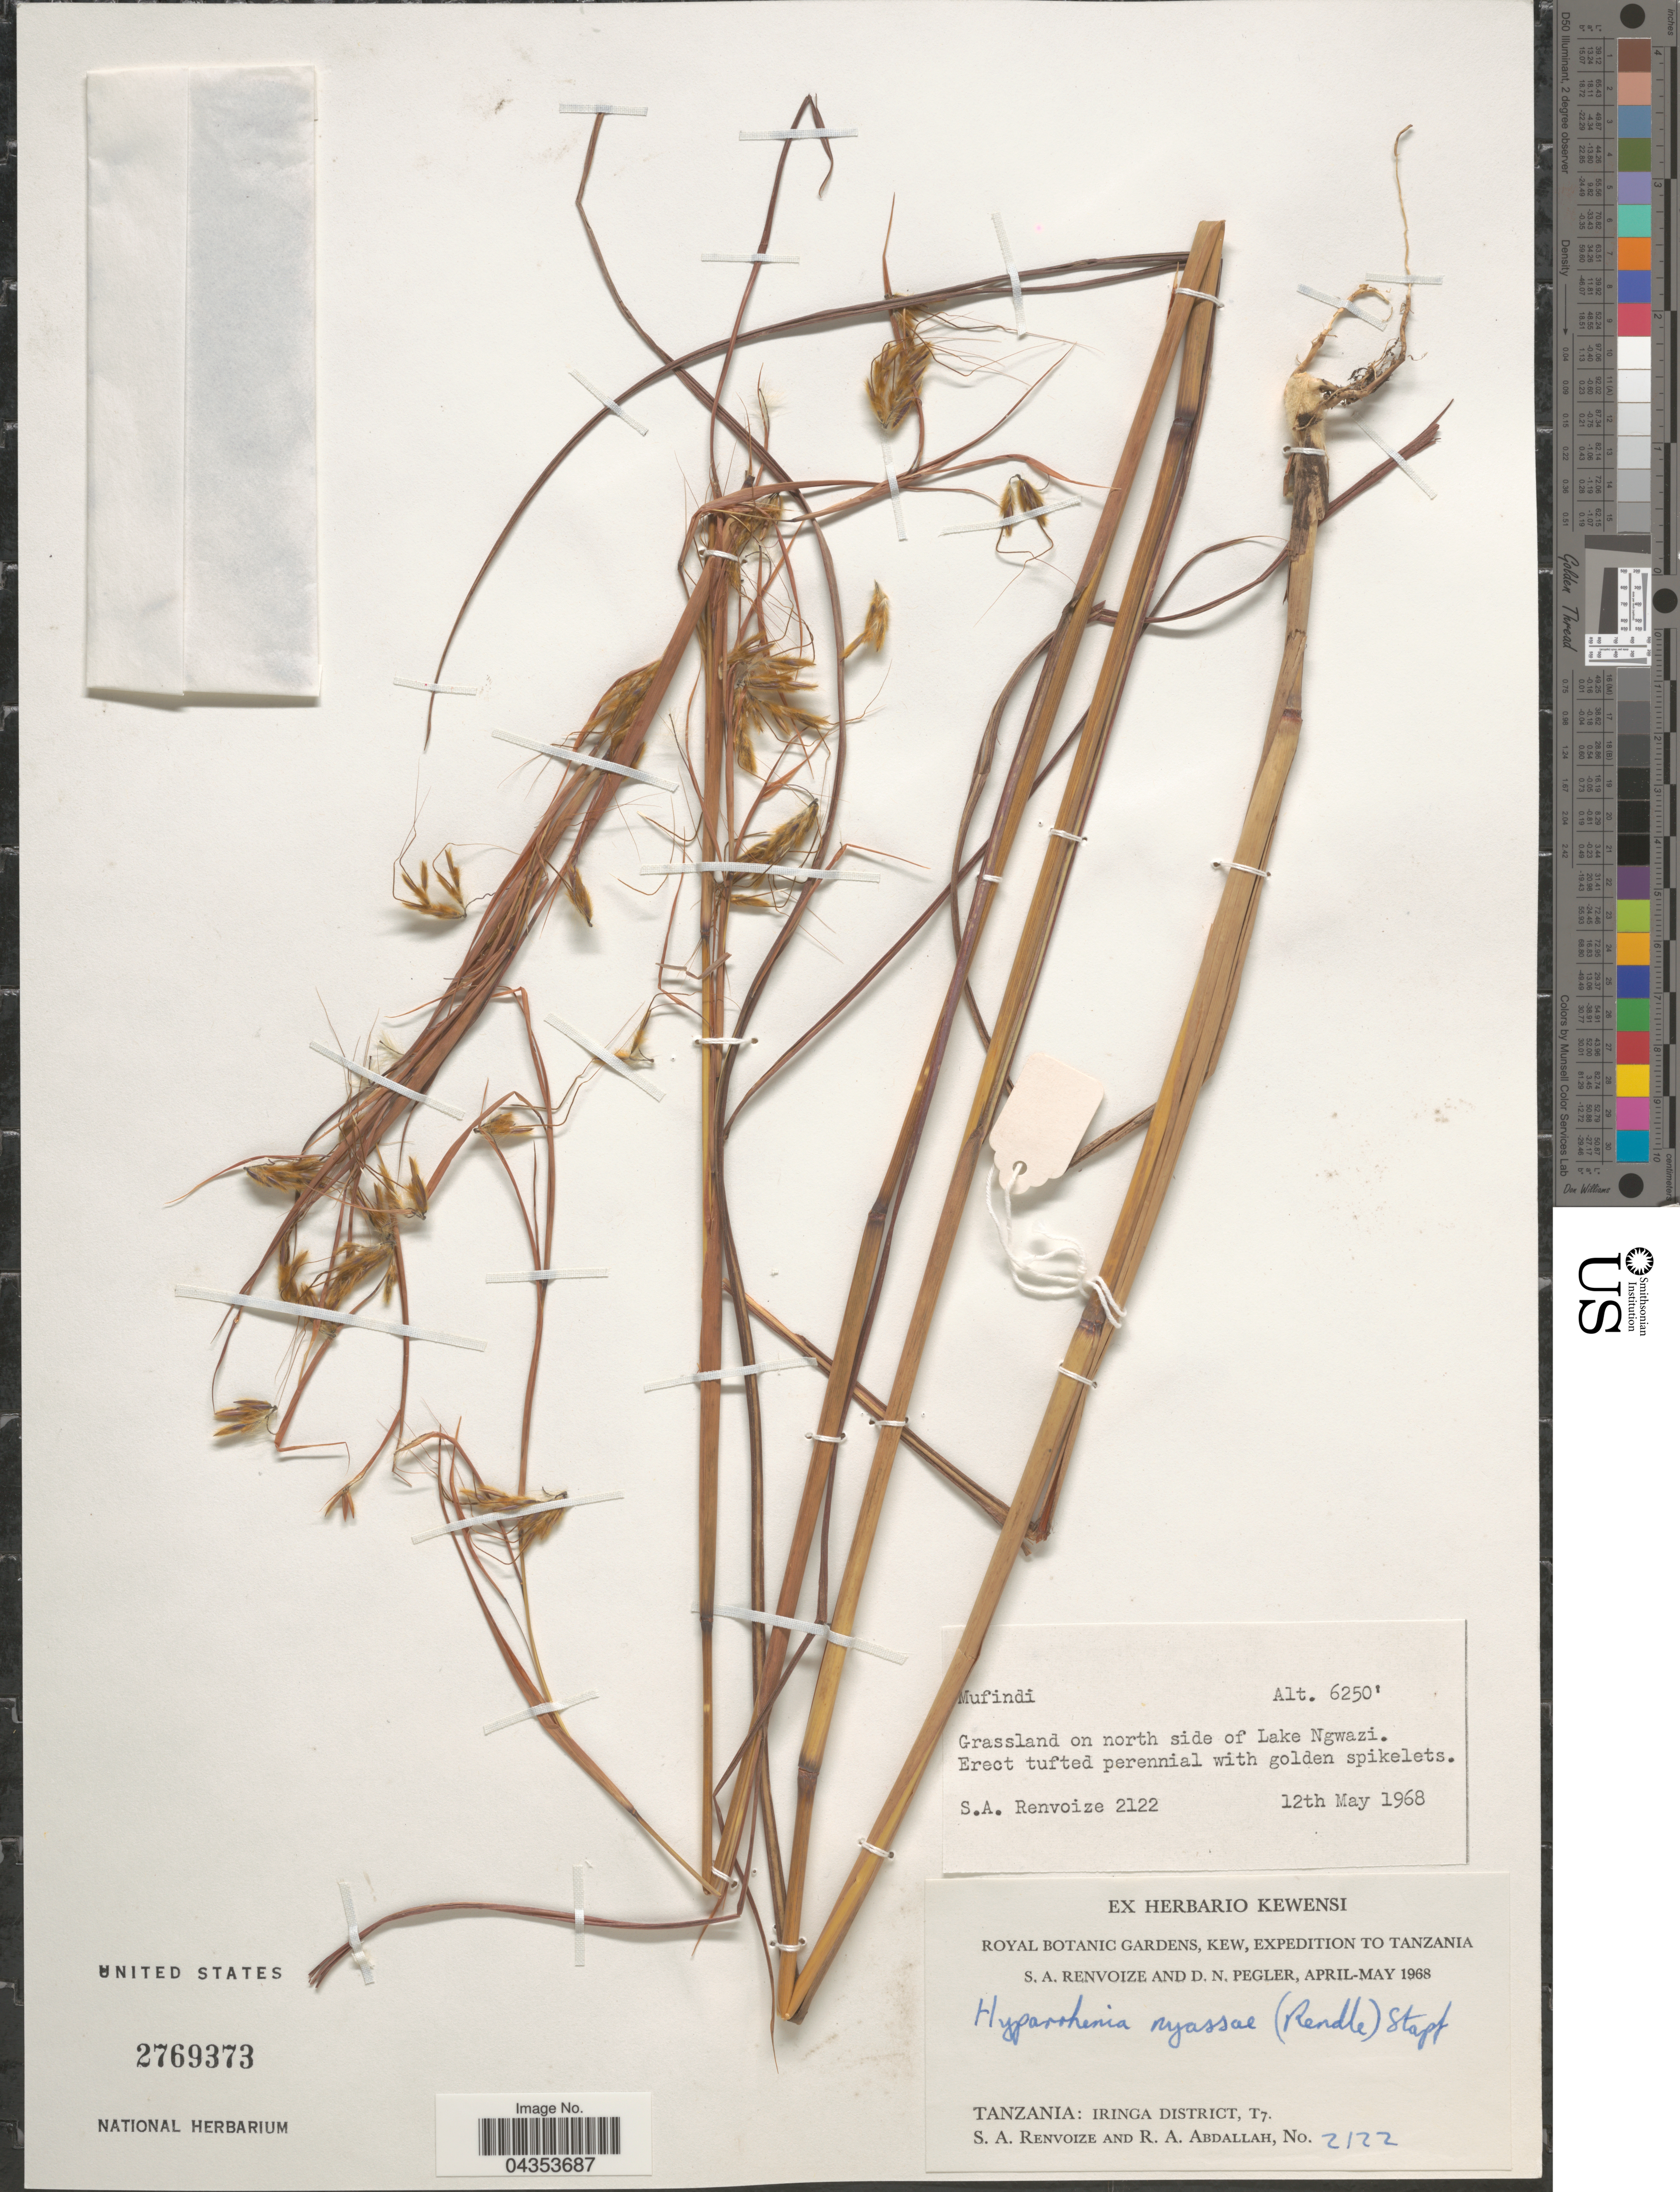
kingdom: Plantae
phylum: Tracheophyta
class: Liliopsida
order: Poales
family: Poaceae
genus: Hyparrhenia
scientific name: Hyparrhenia nyassae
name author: (Rendle) Stapf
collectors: S. A. Renvoize & R. Abdallah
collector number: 2122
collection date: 1968-05-12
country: Tanzania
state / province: Iringa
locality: Royal Botanic Gardens, Kew, Expedtion to Tanzania. Iringa District, T7. Mufindi.Grassland on north side of Lake Ngwazi.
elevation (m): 1905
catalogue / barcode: US 2769373